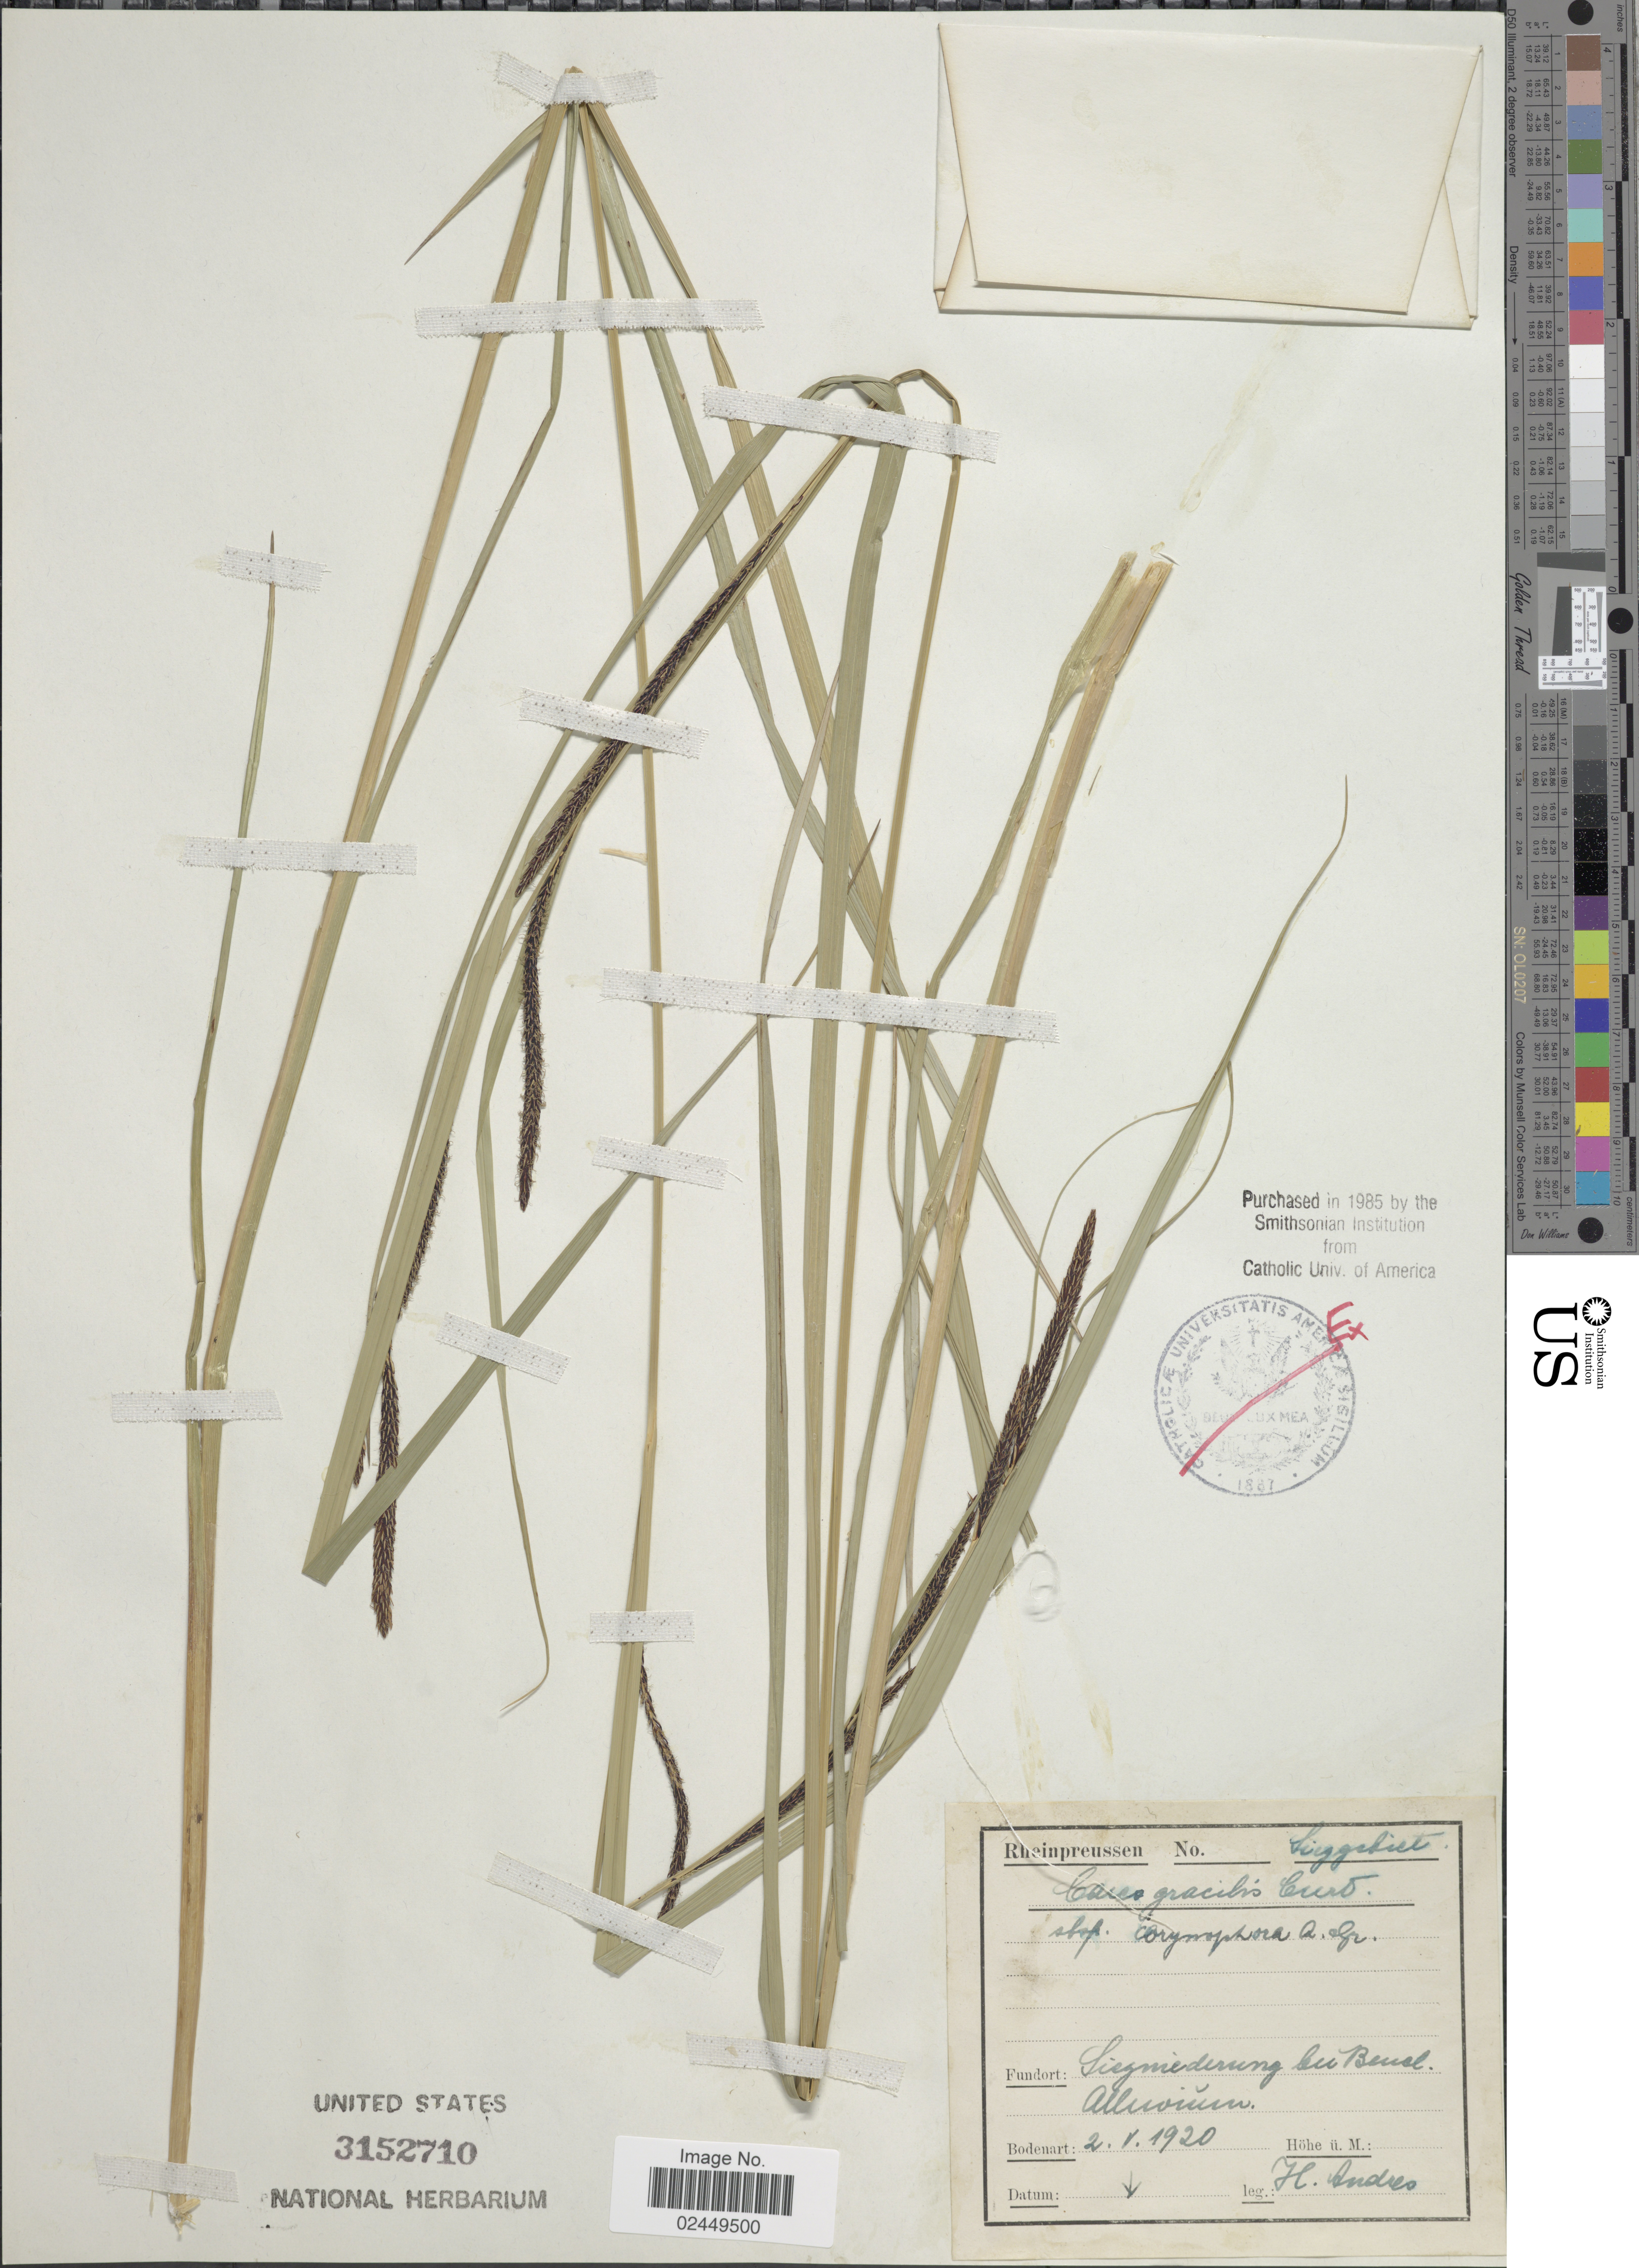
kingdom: Plantae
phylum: Tracheophyta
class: Liliopsida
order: Poales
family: Cyperaceae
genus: Carex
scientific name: Carex acuta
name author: L.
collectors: H. Andres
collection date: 1920-05-02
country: Germany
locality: Siggsbiet, Siegmederung be Bensl Alluvium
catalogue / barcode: US 3152710